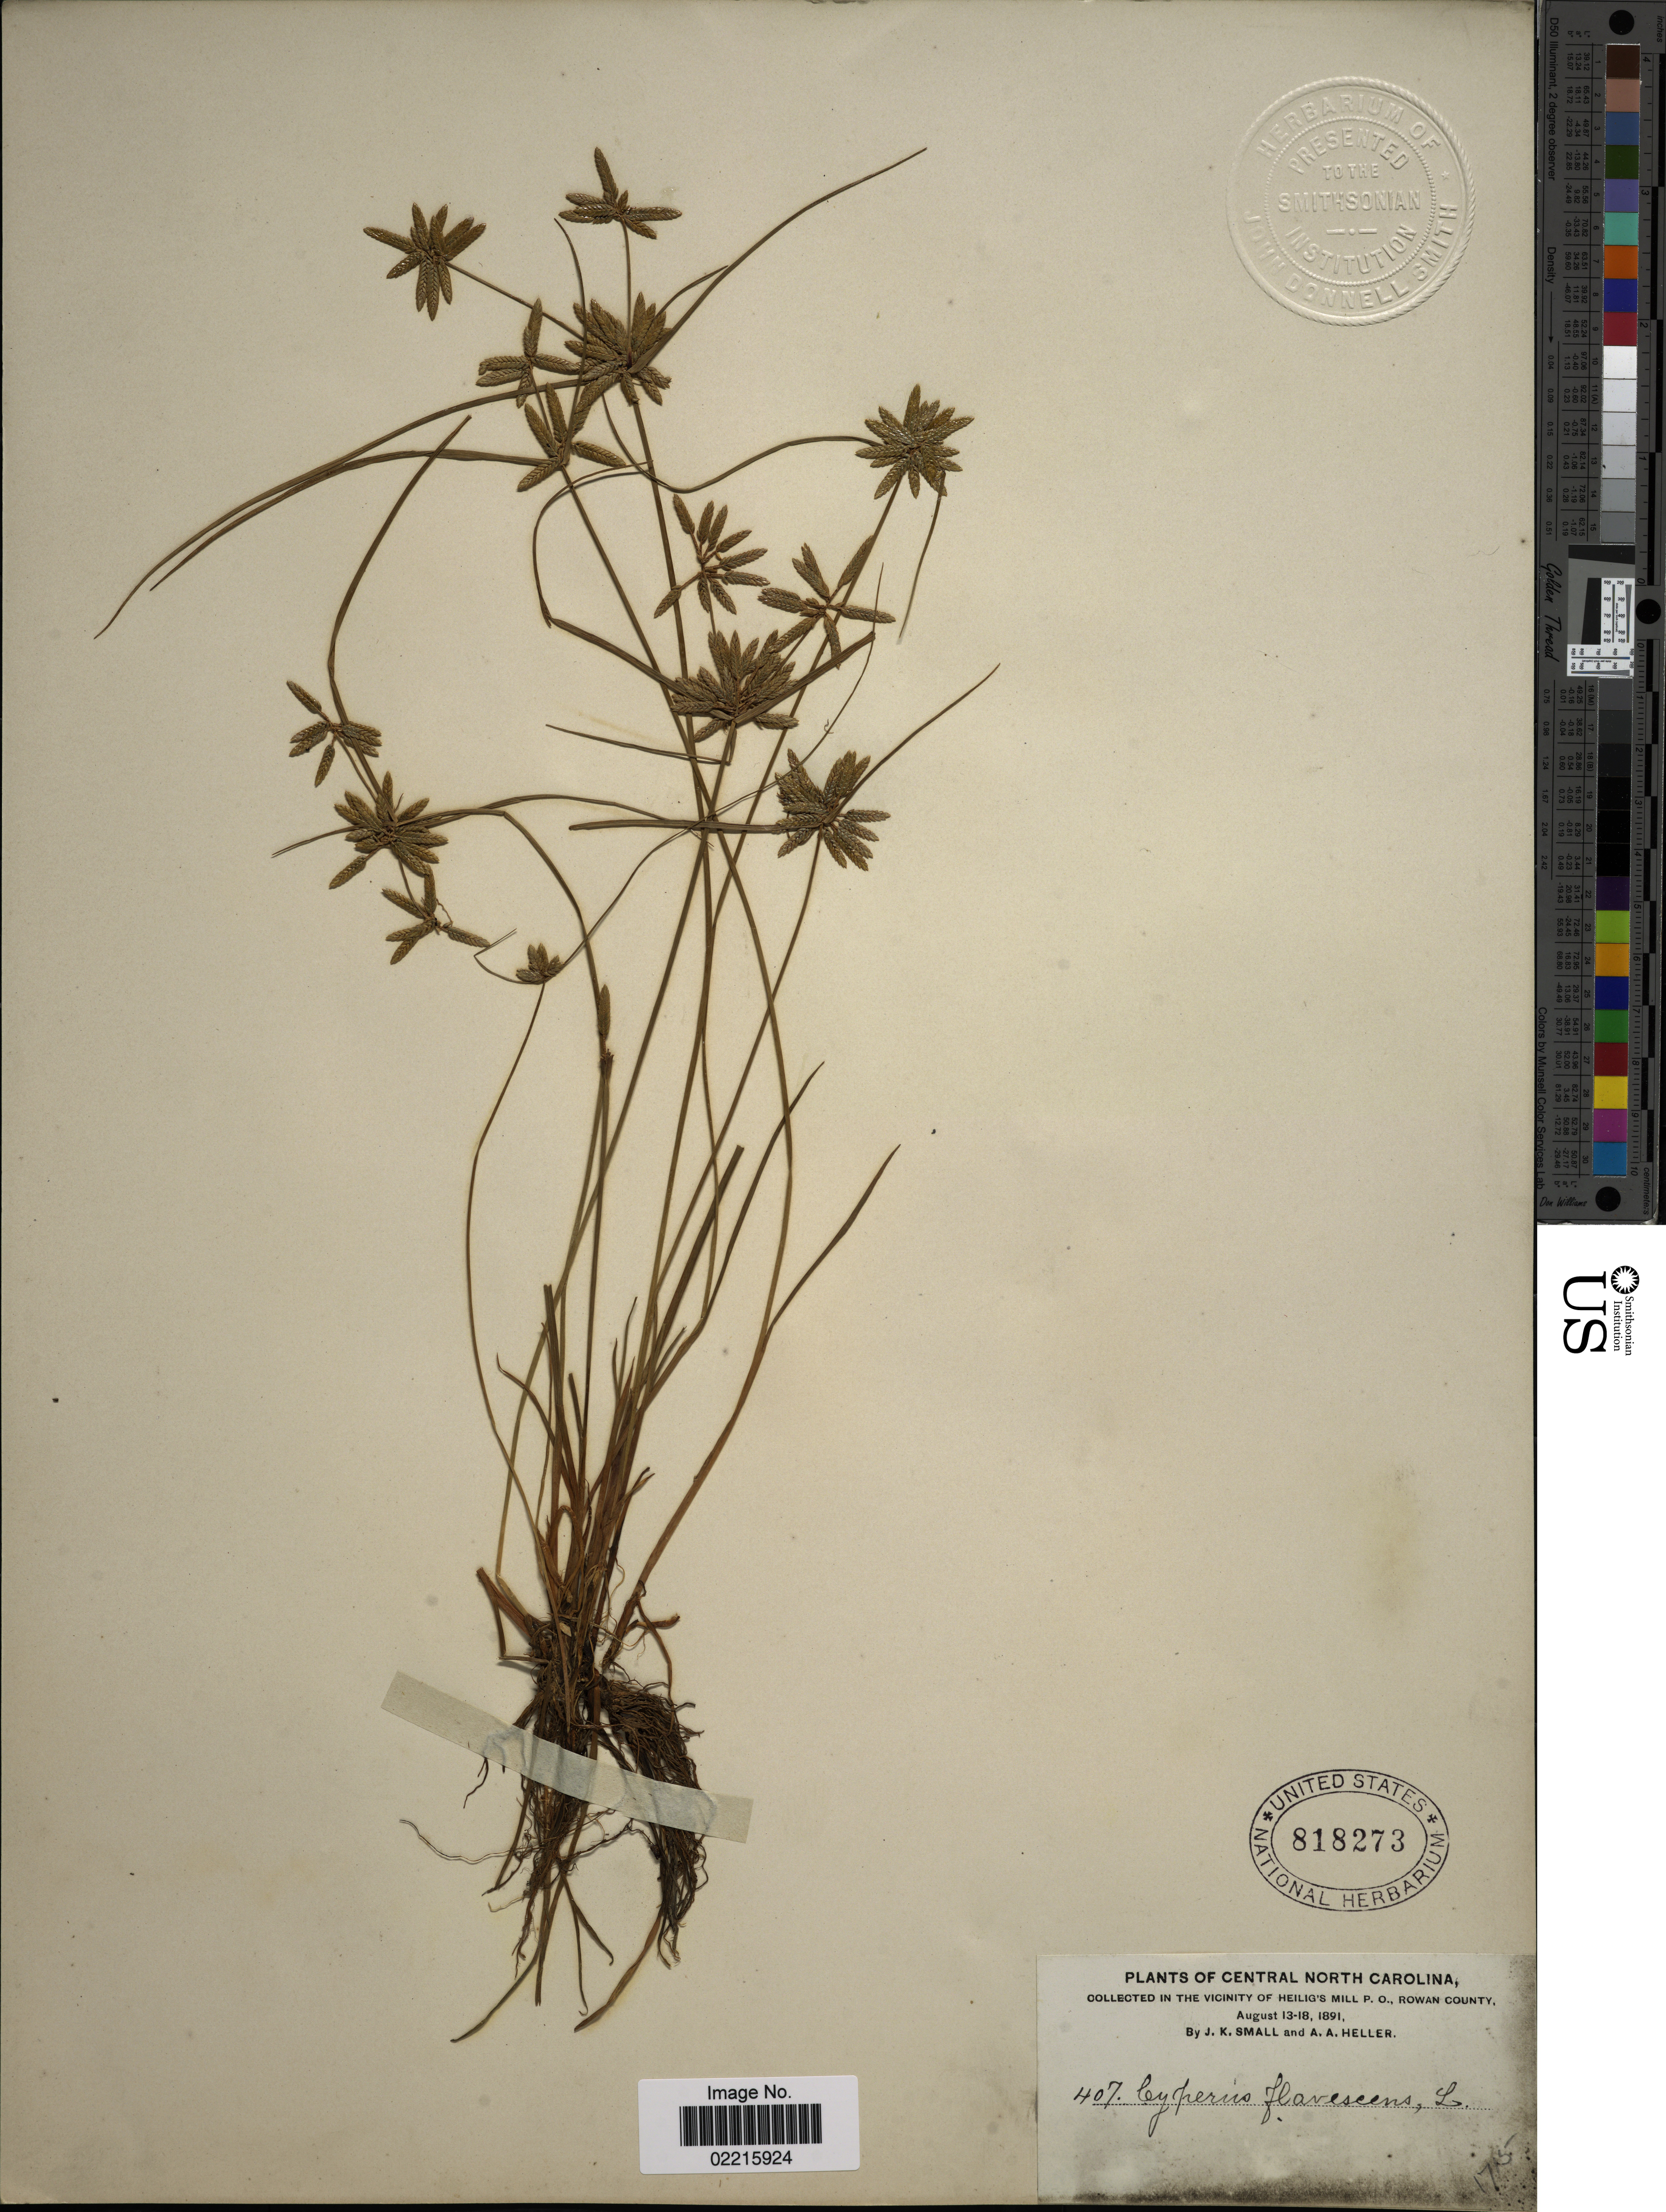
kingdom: Plantae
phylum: Tracheophyta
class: Liliopsida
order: Poales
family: Cyperaceae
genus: Cyperus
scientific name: Cyperus flavescens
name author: L.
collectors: J. K. Small & A. A. Heller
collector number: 407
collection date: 1891-08-13/1891-08-18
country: United States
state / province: North Carolina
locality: Central North Carolina, in the Vicinity of Heilig's Mill P.O., Rowan County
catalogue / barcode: US 818273